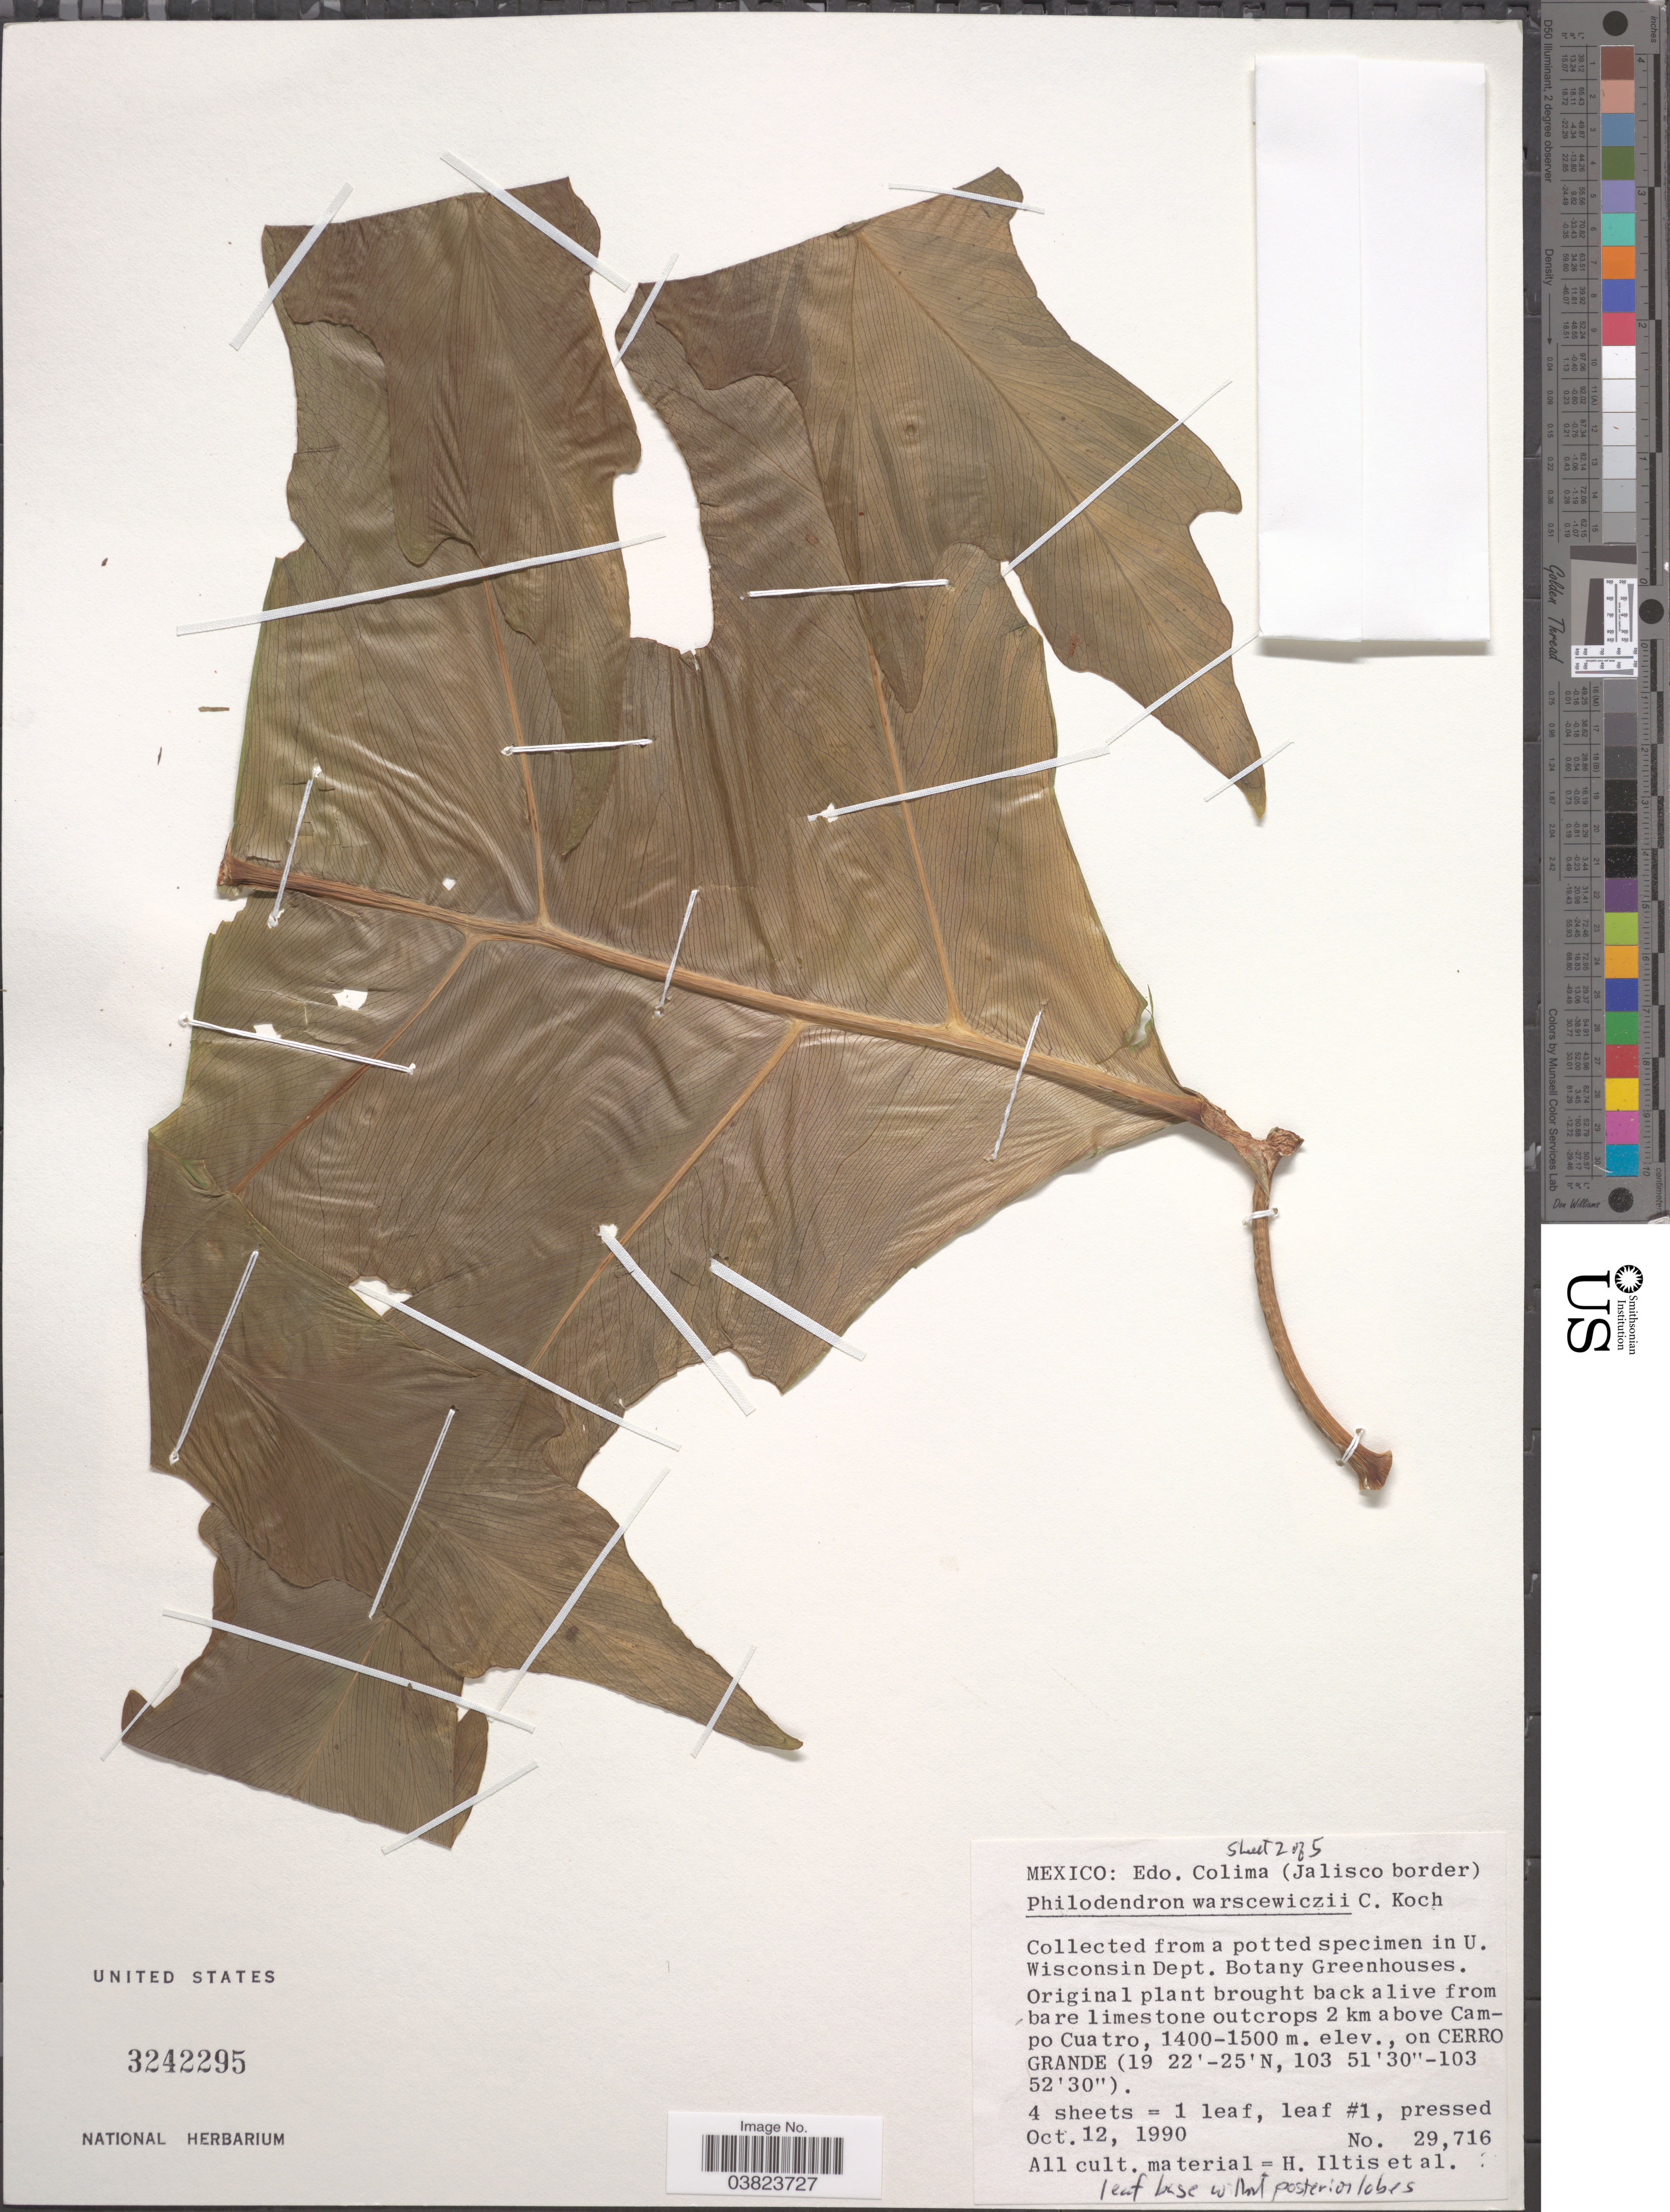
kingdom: Plantae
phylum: Tracheophyta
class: Liliopsida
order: Alismatales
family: Araceae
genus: Philodendron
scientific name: Philodendron warszewiczii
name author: K. Koch & C.D. Bouché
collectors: H. Iltis & et al.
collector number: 29716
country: United States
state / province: Wisconsin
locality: A potted specimen in Univ. of Wisconsin, Dept. of Botany Greenhouses.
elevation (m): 1400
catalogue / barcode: US 3242295